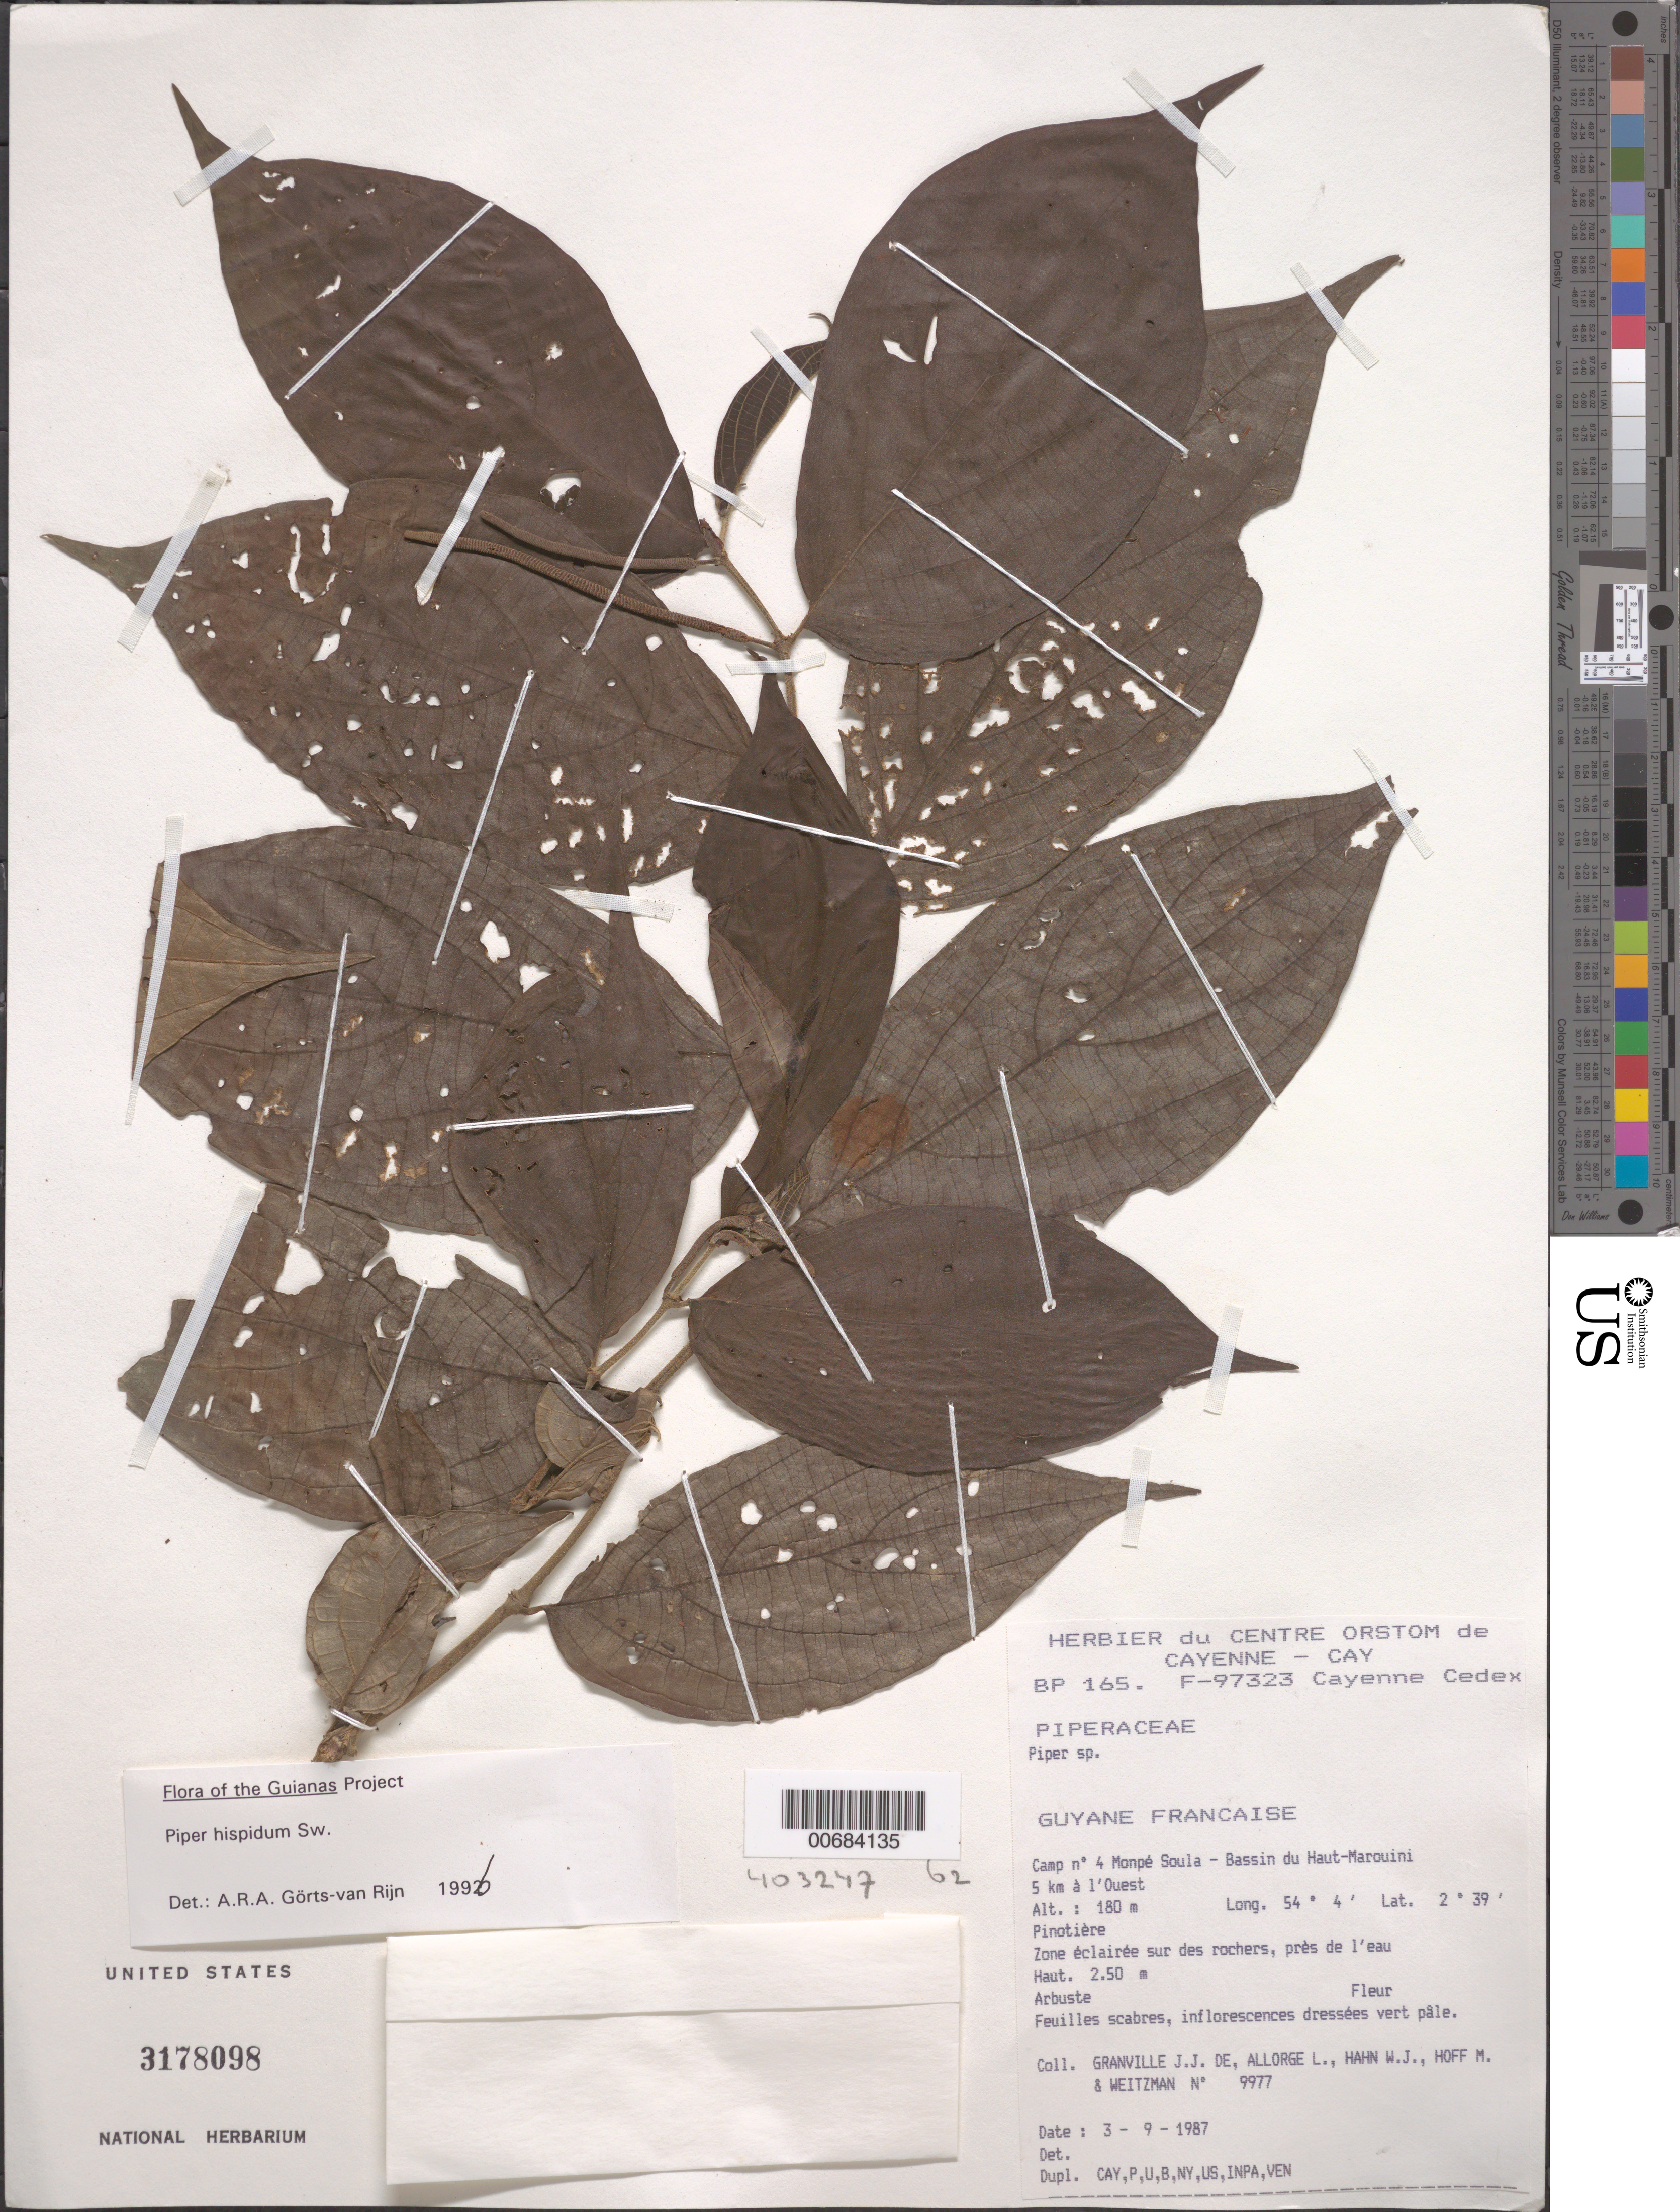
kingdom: Plantae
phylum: Tracheophyta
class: Magnoliopsida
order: Piperales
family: Piperaceae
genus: Piper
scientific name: Piper hispidum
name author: Sw.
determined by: Görts-van Rijn, A. R. A.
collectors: J.-J. de Granville, L. Allorge, W. J. Hahn, M. Hoff & A. L. Weitzman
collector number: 9977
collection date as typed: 3-Sep-87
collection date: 1987-09-03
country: French Guiana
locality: Monpé Soula, Camp #4, Bassin du Haut-Marouini, 5 km to W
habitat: Pinotière, zone eclairée sur des rochers, pres de l'eau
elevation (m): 180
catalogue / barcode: US 3178098